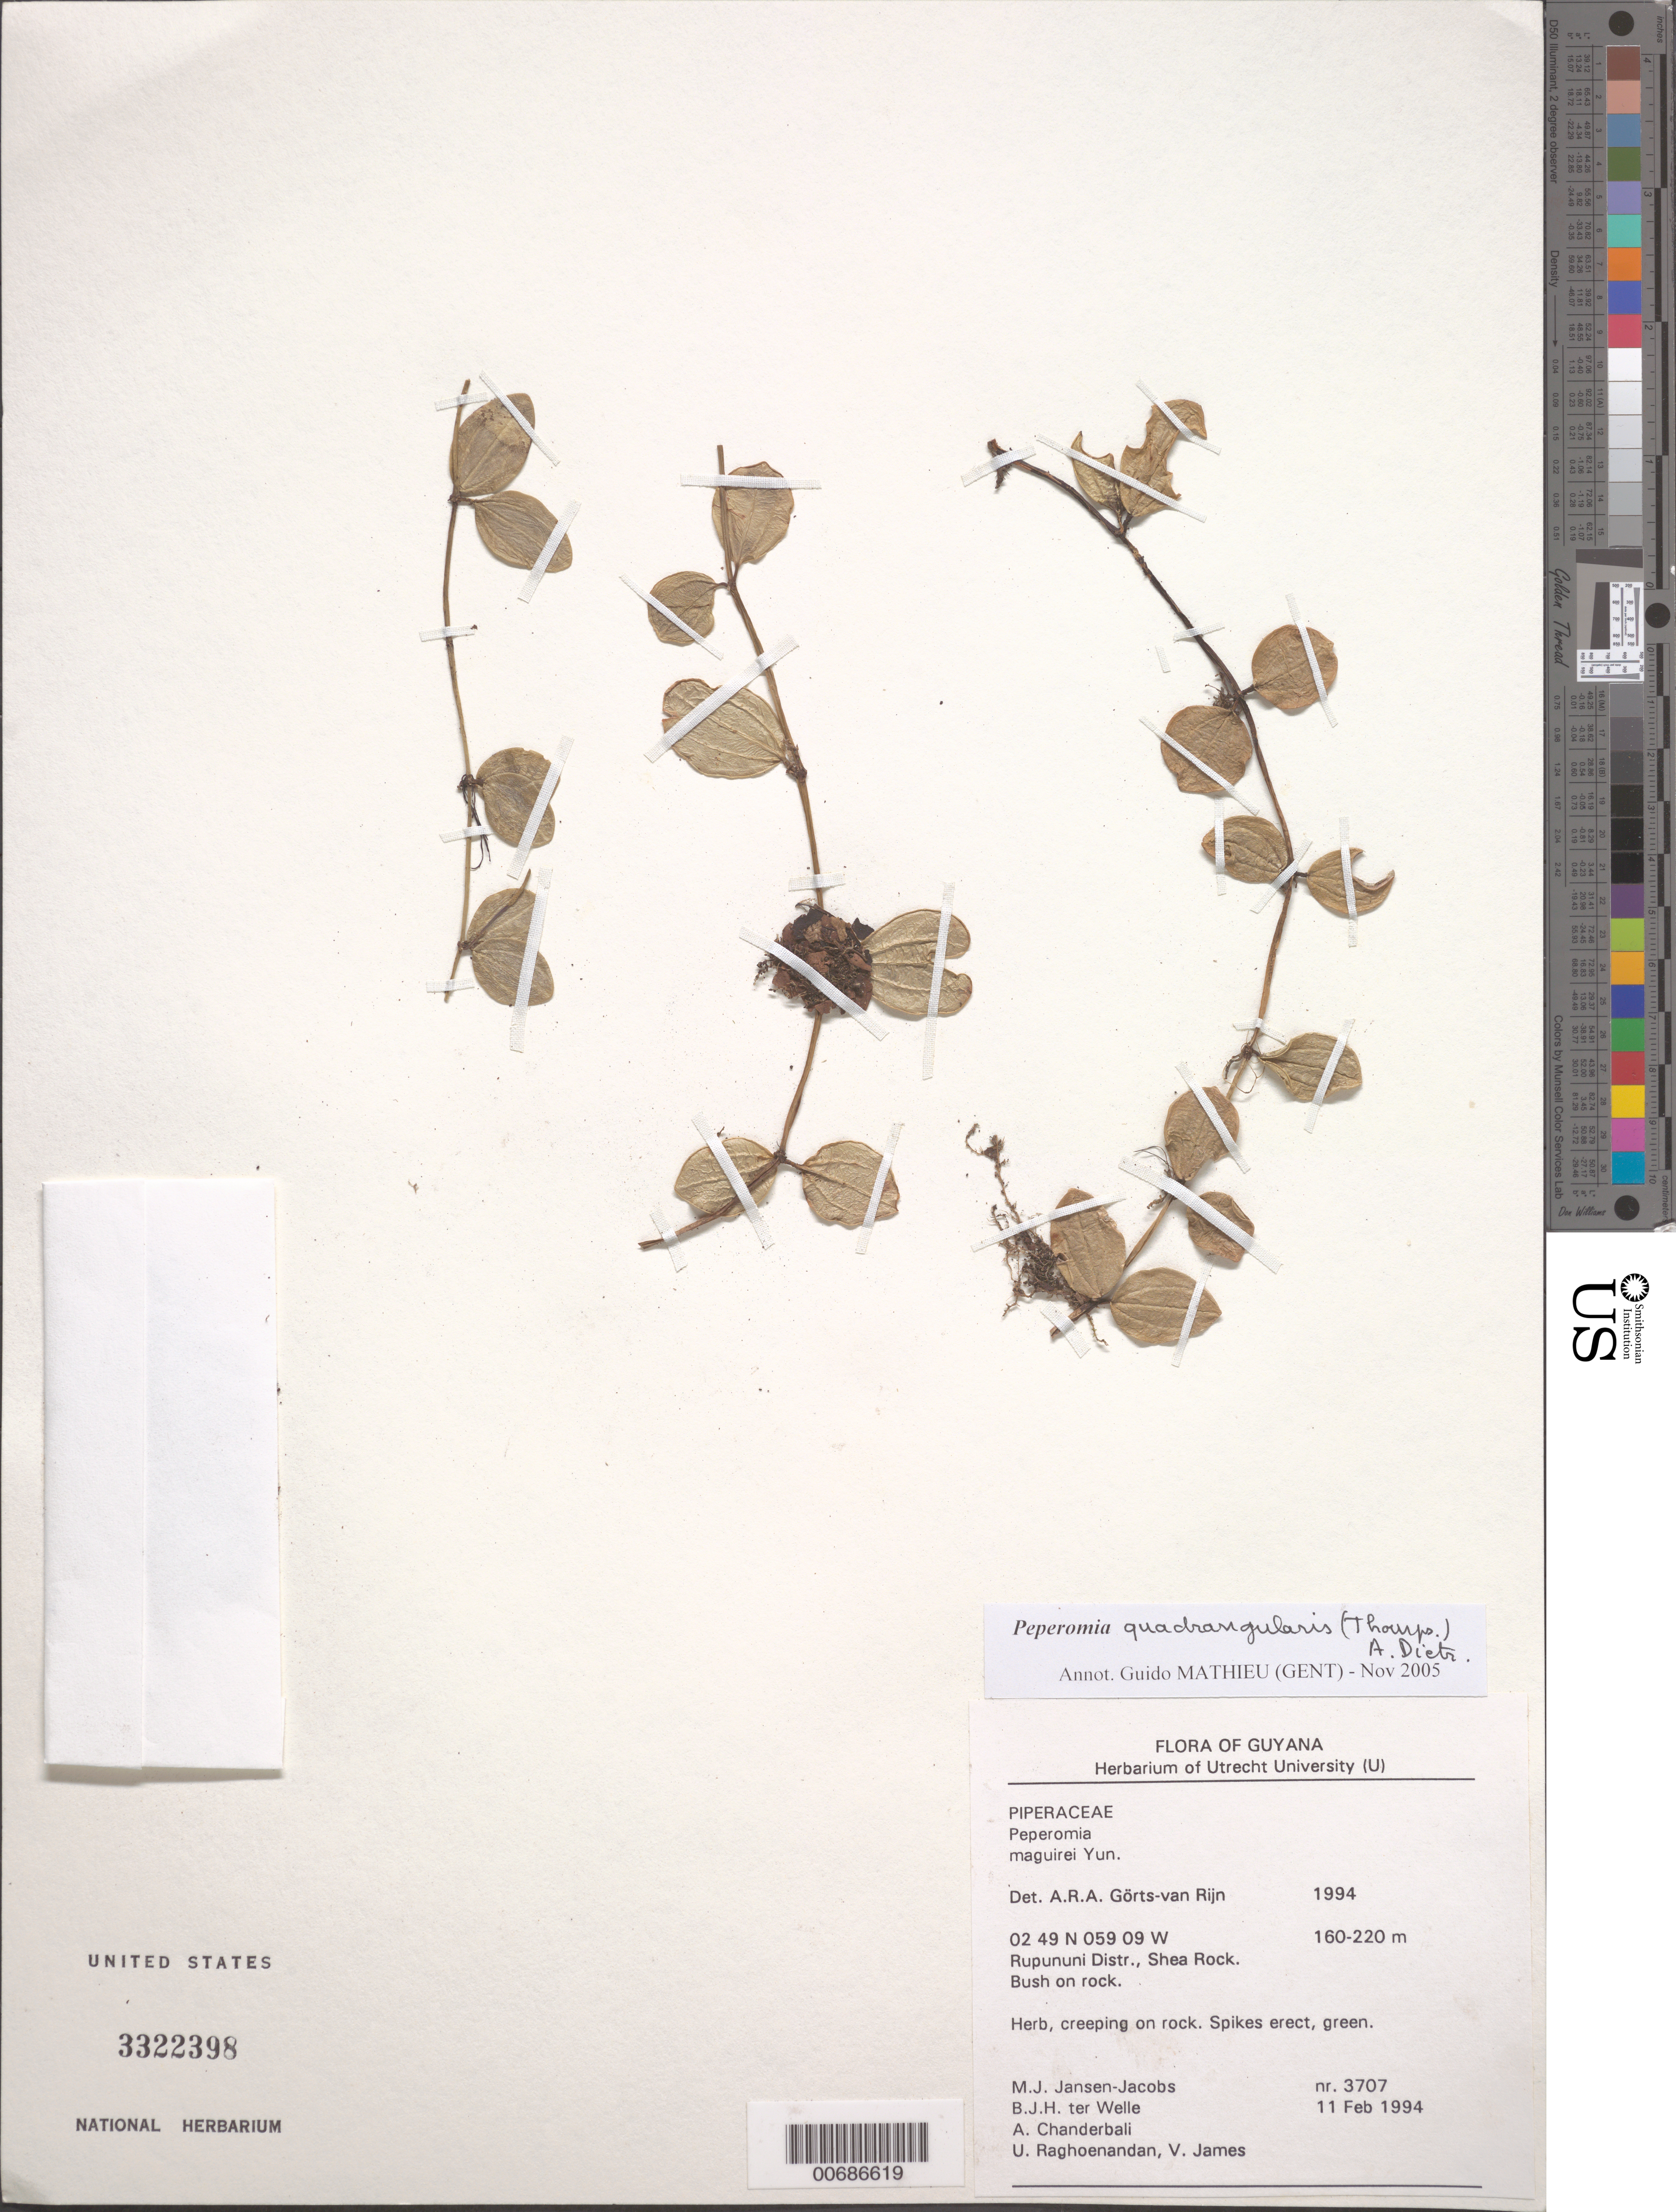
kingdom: Plantae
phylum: Tracheophyta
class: Magnoliopsida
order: Piperales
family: Piperaceae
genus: Peperomia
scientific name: Peperomia quadrangularis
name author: (J.V. Thomps.) A. Dietr.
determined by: Mathieu, Guido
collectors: M. J. Jansen-Jacobs, B. Welle, A. S. Chanderbali, U. Raghoenandan & V. James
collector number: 3707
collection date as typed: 11-Feb-94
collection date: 1994-02-11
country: Guyana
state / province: U. Takutu-U. Essequibo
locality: Shea Rock, Rupununi Dist.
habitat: Bush on rock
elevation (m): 160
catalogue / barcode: US 3322398